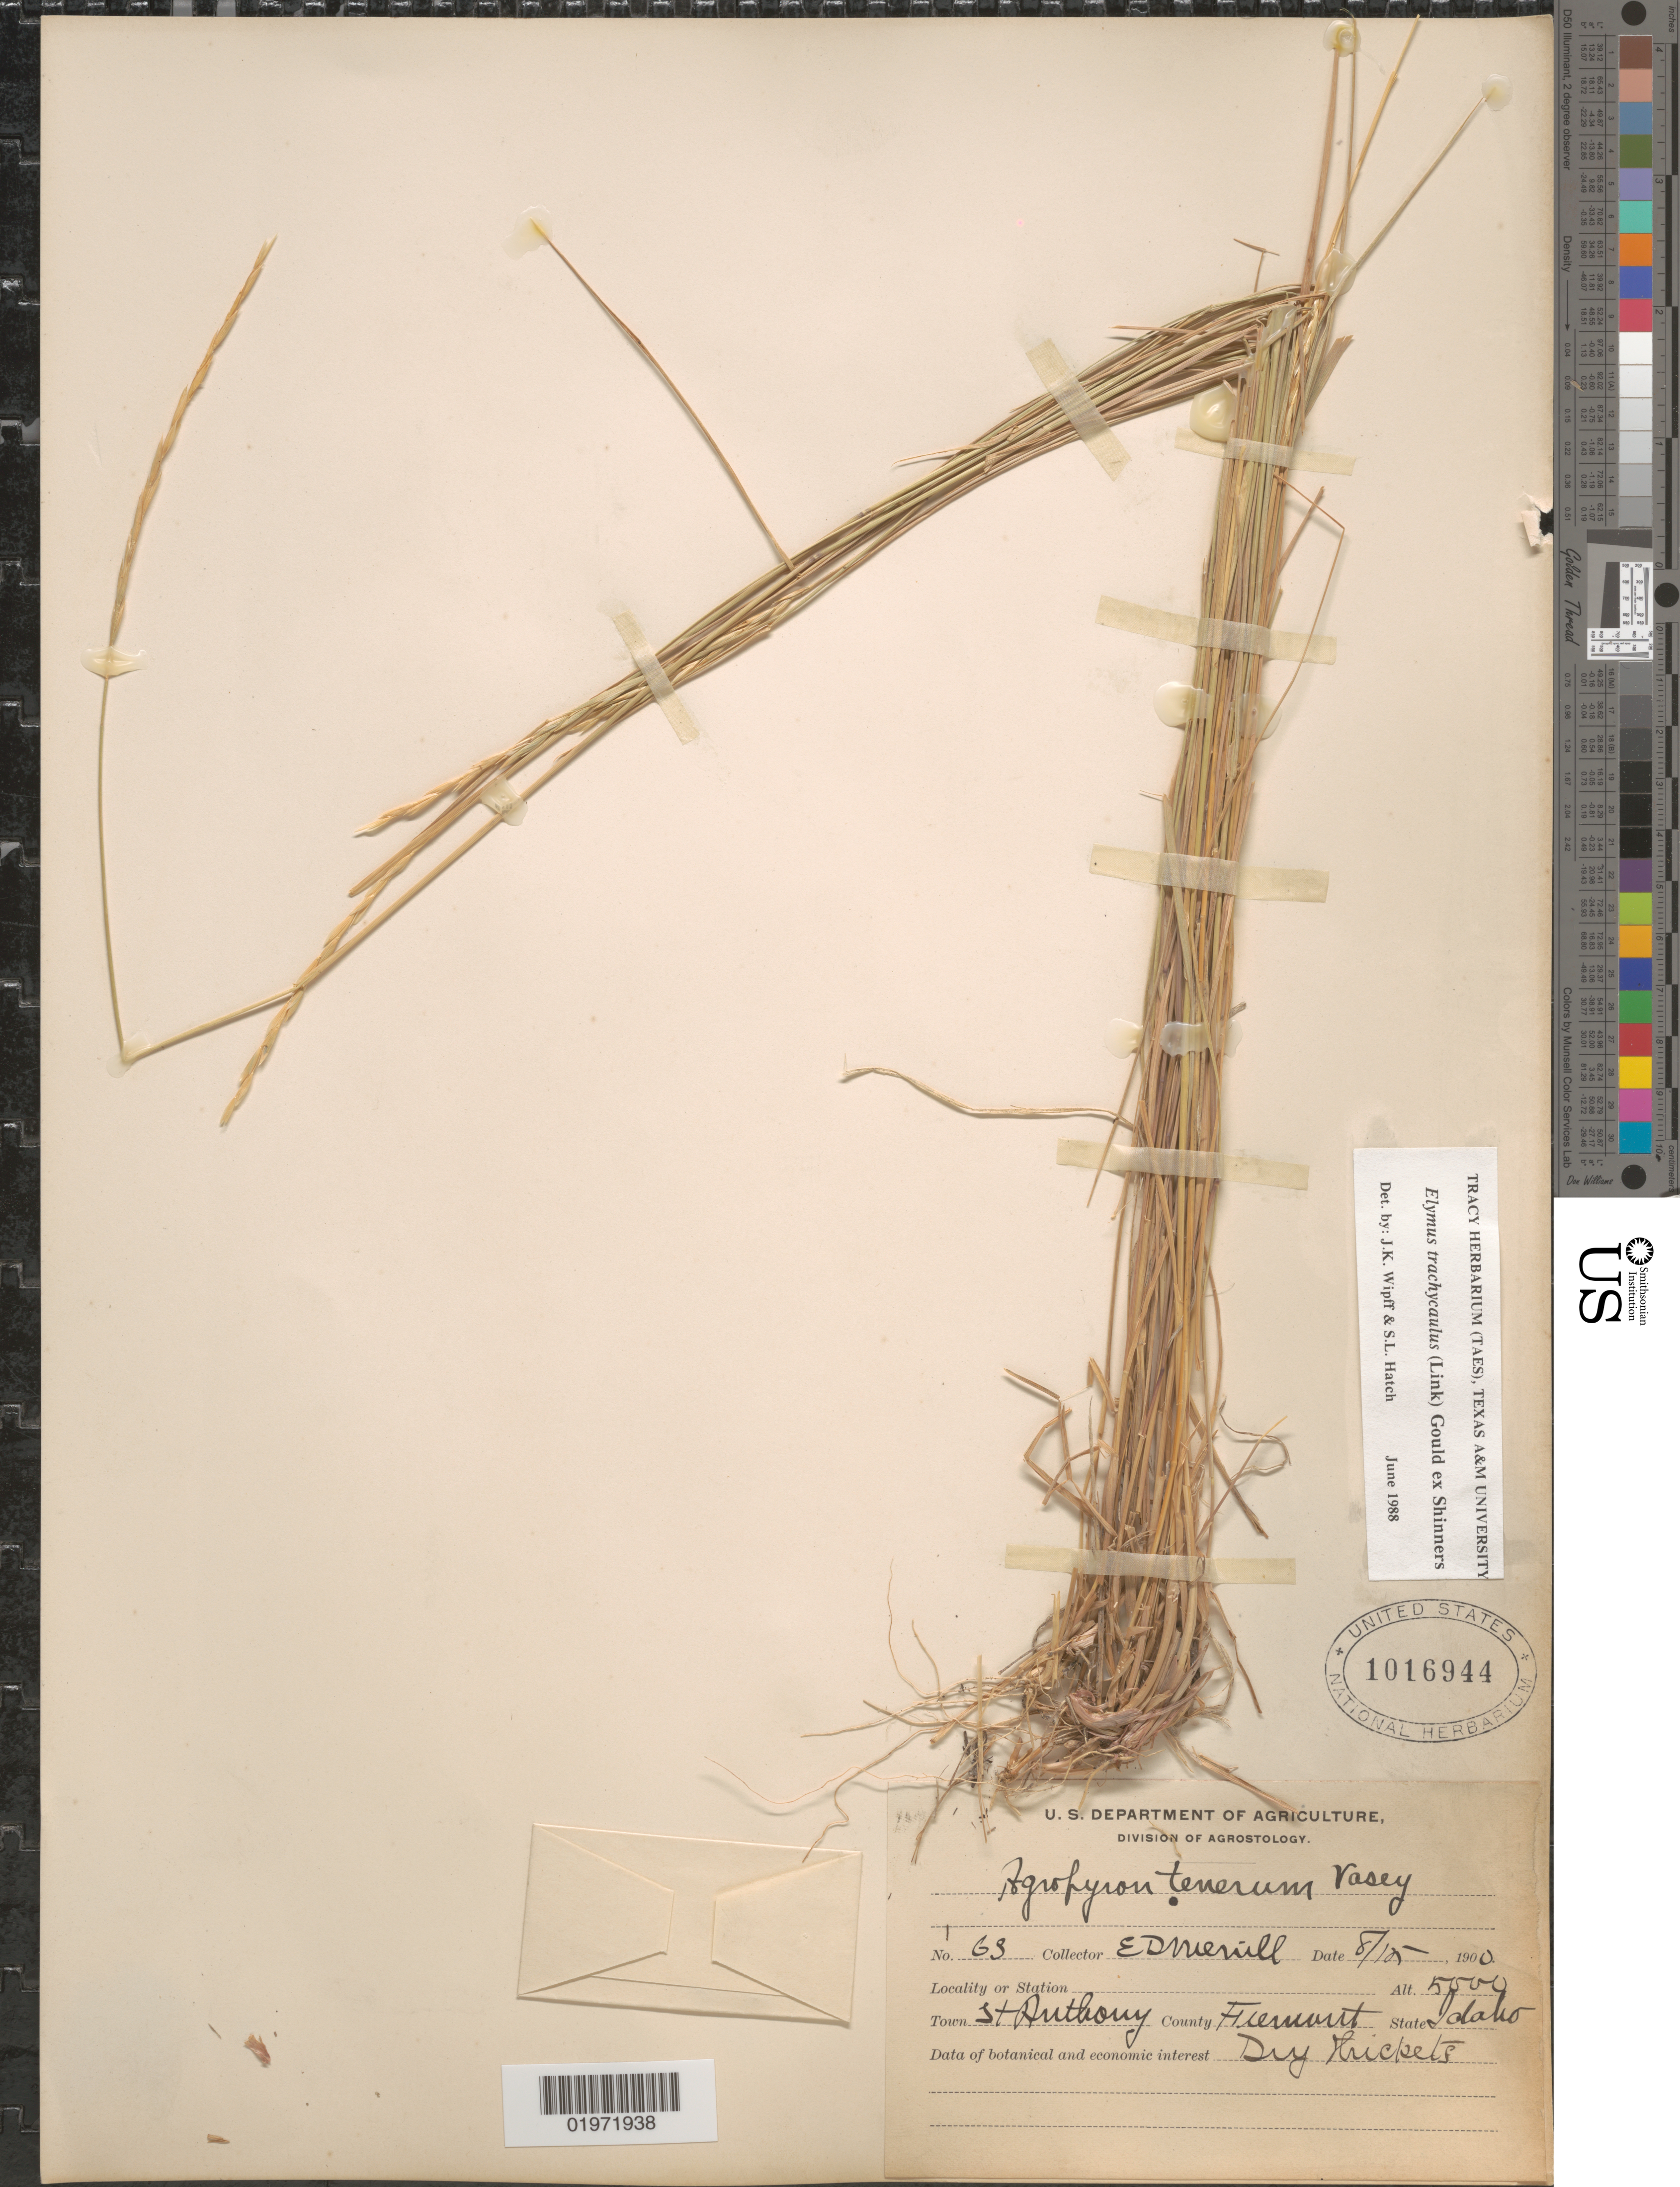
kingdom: Plantae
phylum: Tracheophyta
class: Liliopsida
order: Poales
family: Poaceae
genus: Elymus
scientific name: Elymus trachycaulus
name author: (Link) Gould ex Shinners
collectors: E. D. Merrill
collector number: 63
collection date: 1900-08-15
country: United States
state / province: Idaho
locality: Town St Anthony. County Fremont.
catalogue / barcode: US 1016944